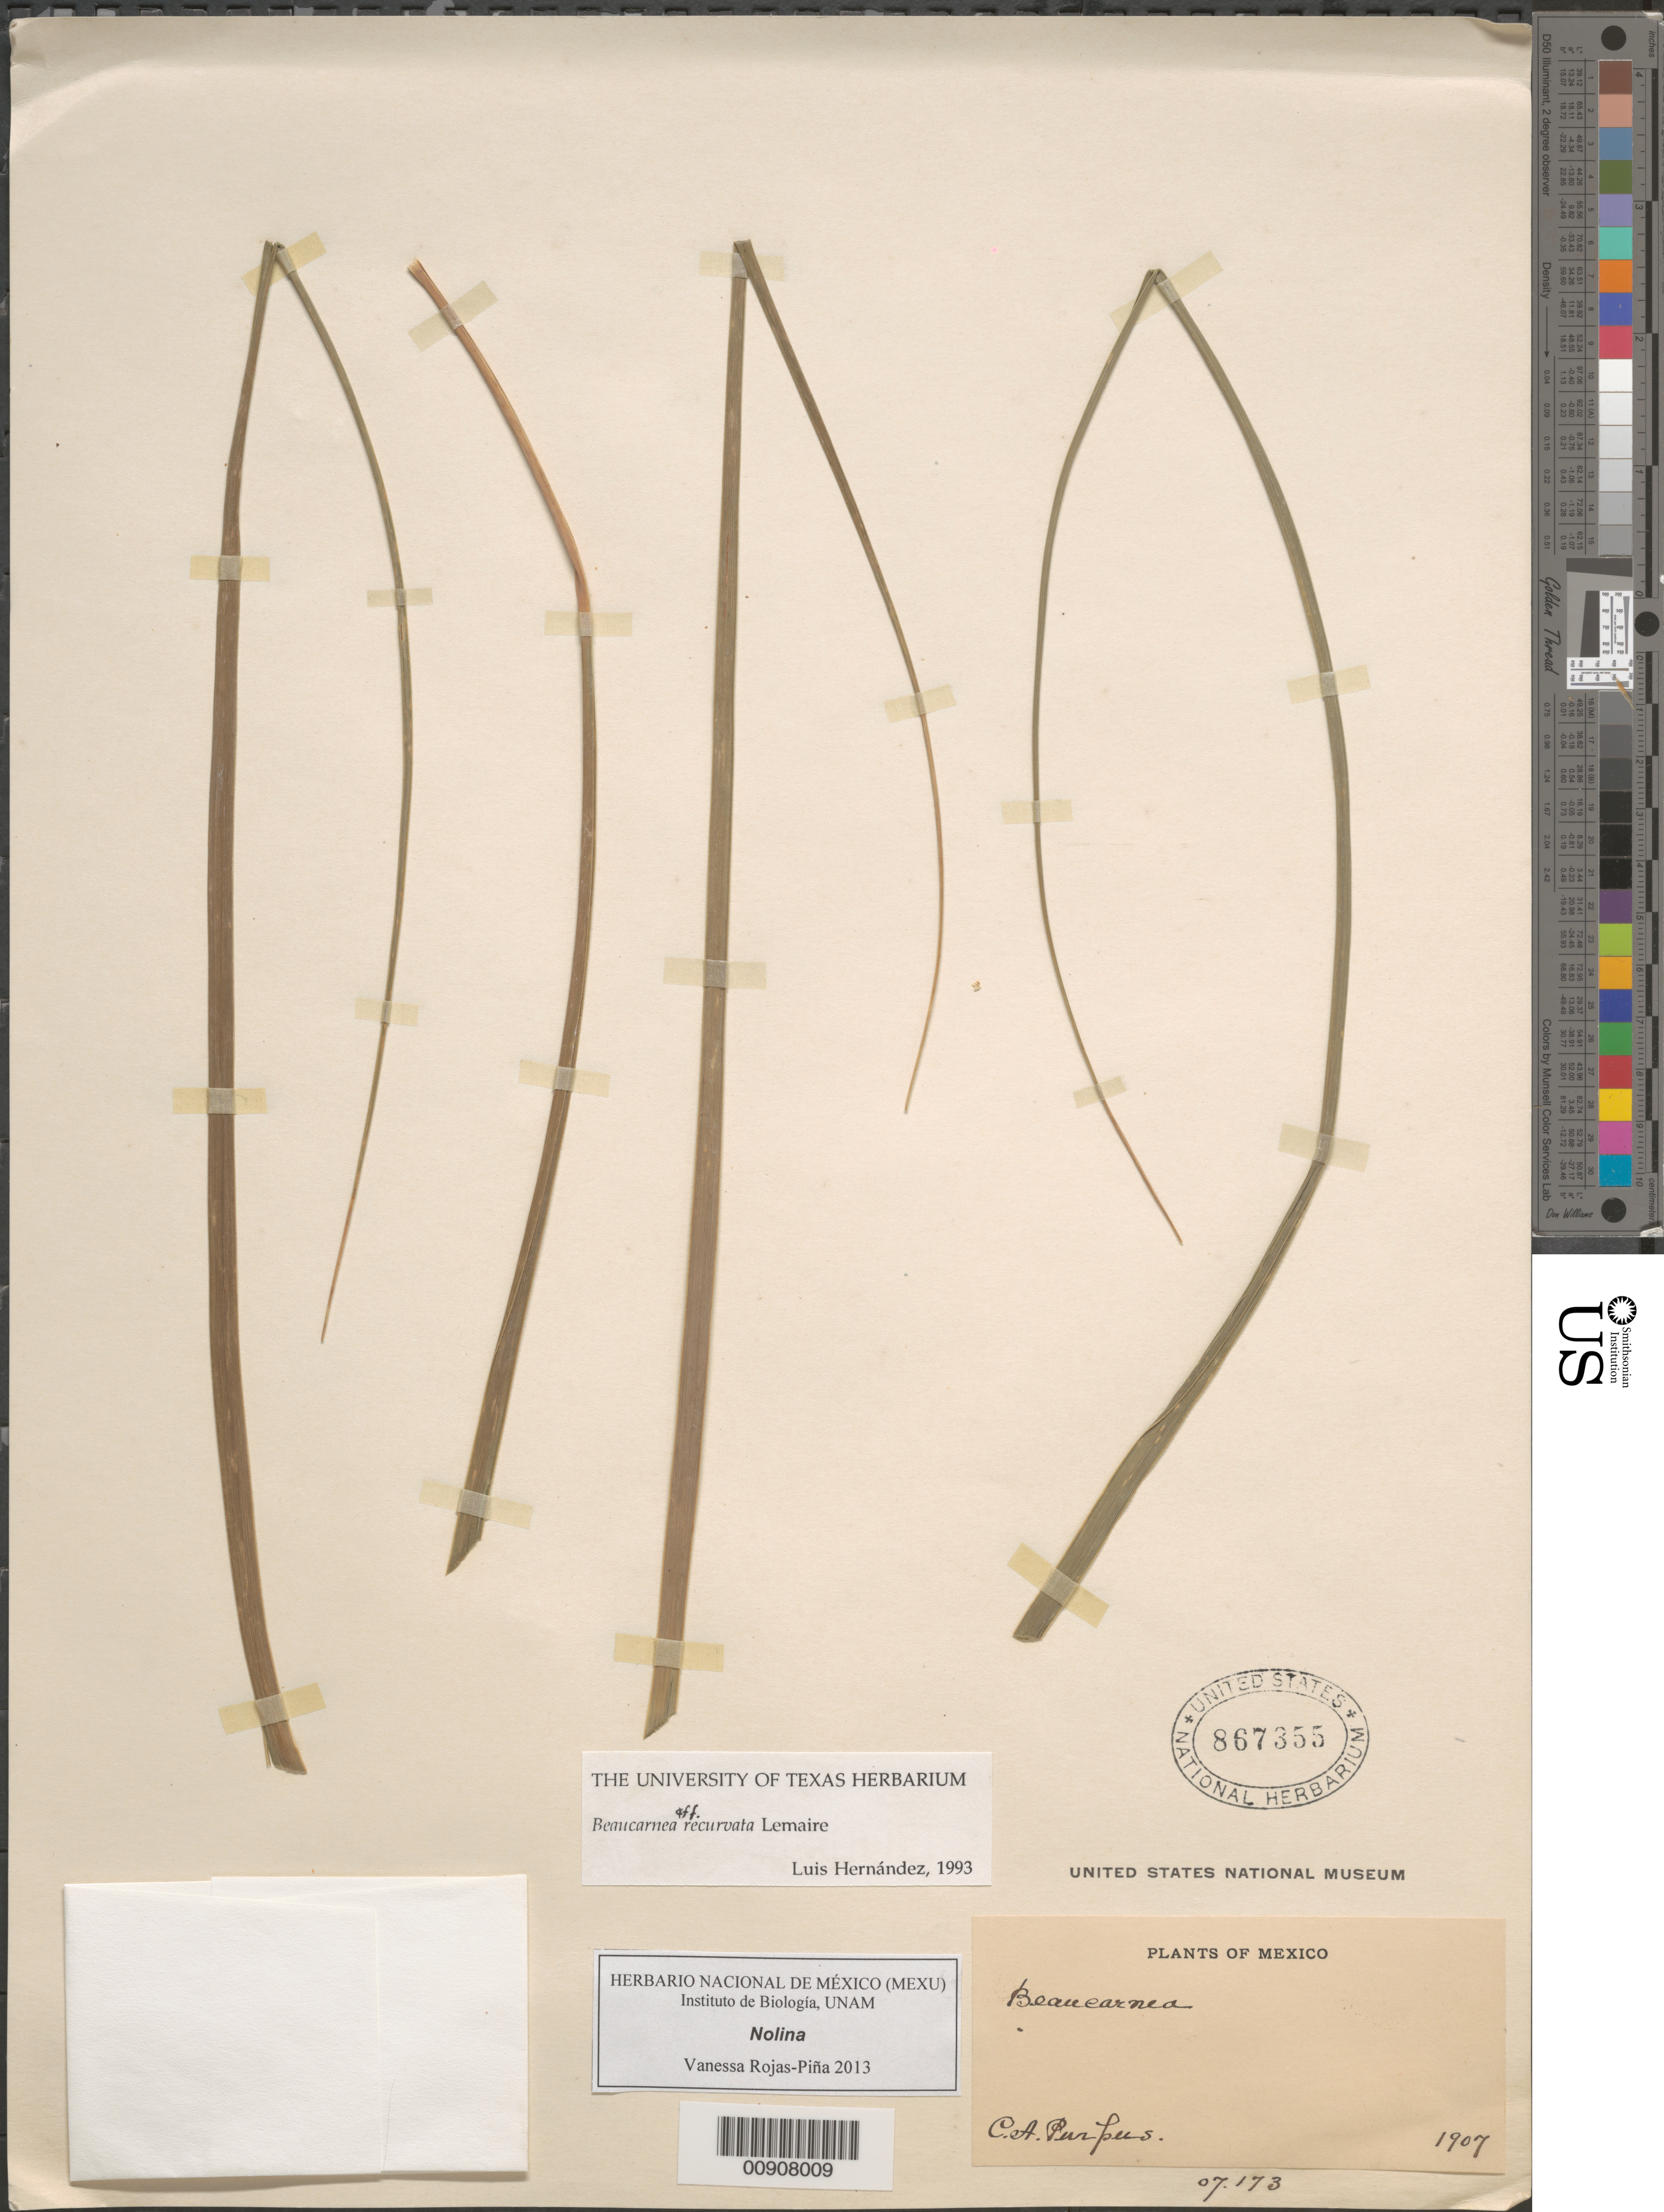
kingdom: Plantae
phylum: Tracheophyta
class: Liliopsida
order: Asparagales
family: Asparagaceae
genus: Nolina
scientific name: Nolina sp.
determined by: Rojas-Pina, Vanessa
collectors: C. A. Purpus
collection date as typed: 1907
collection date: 1907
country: Mexico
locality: México.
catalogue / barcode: US 867355